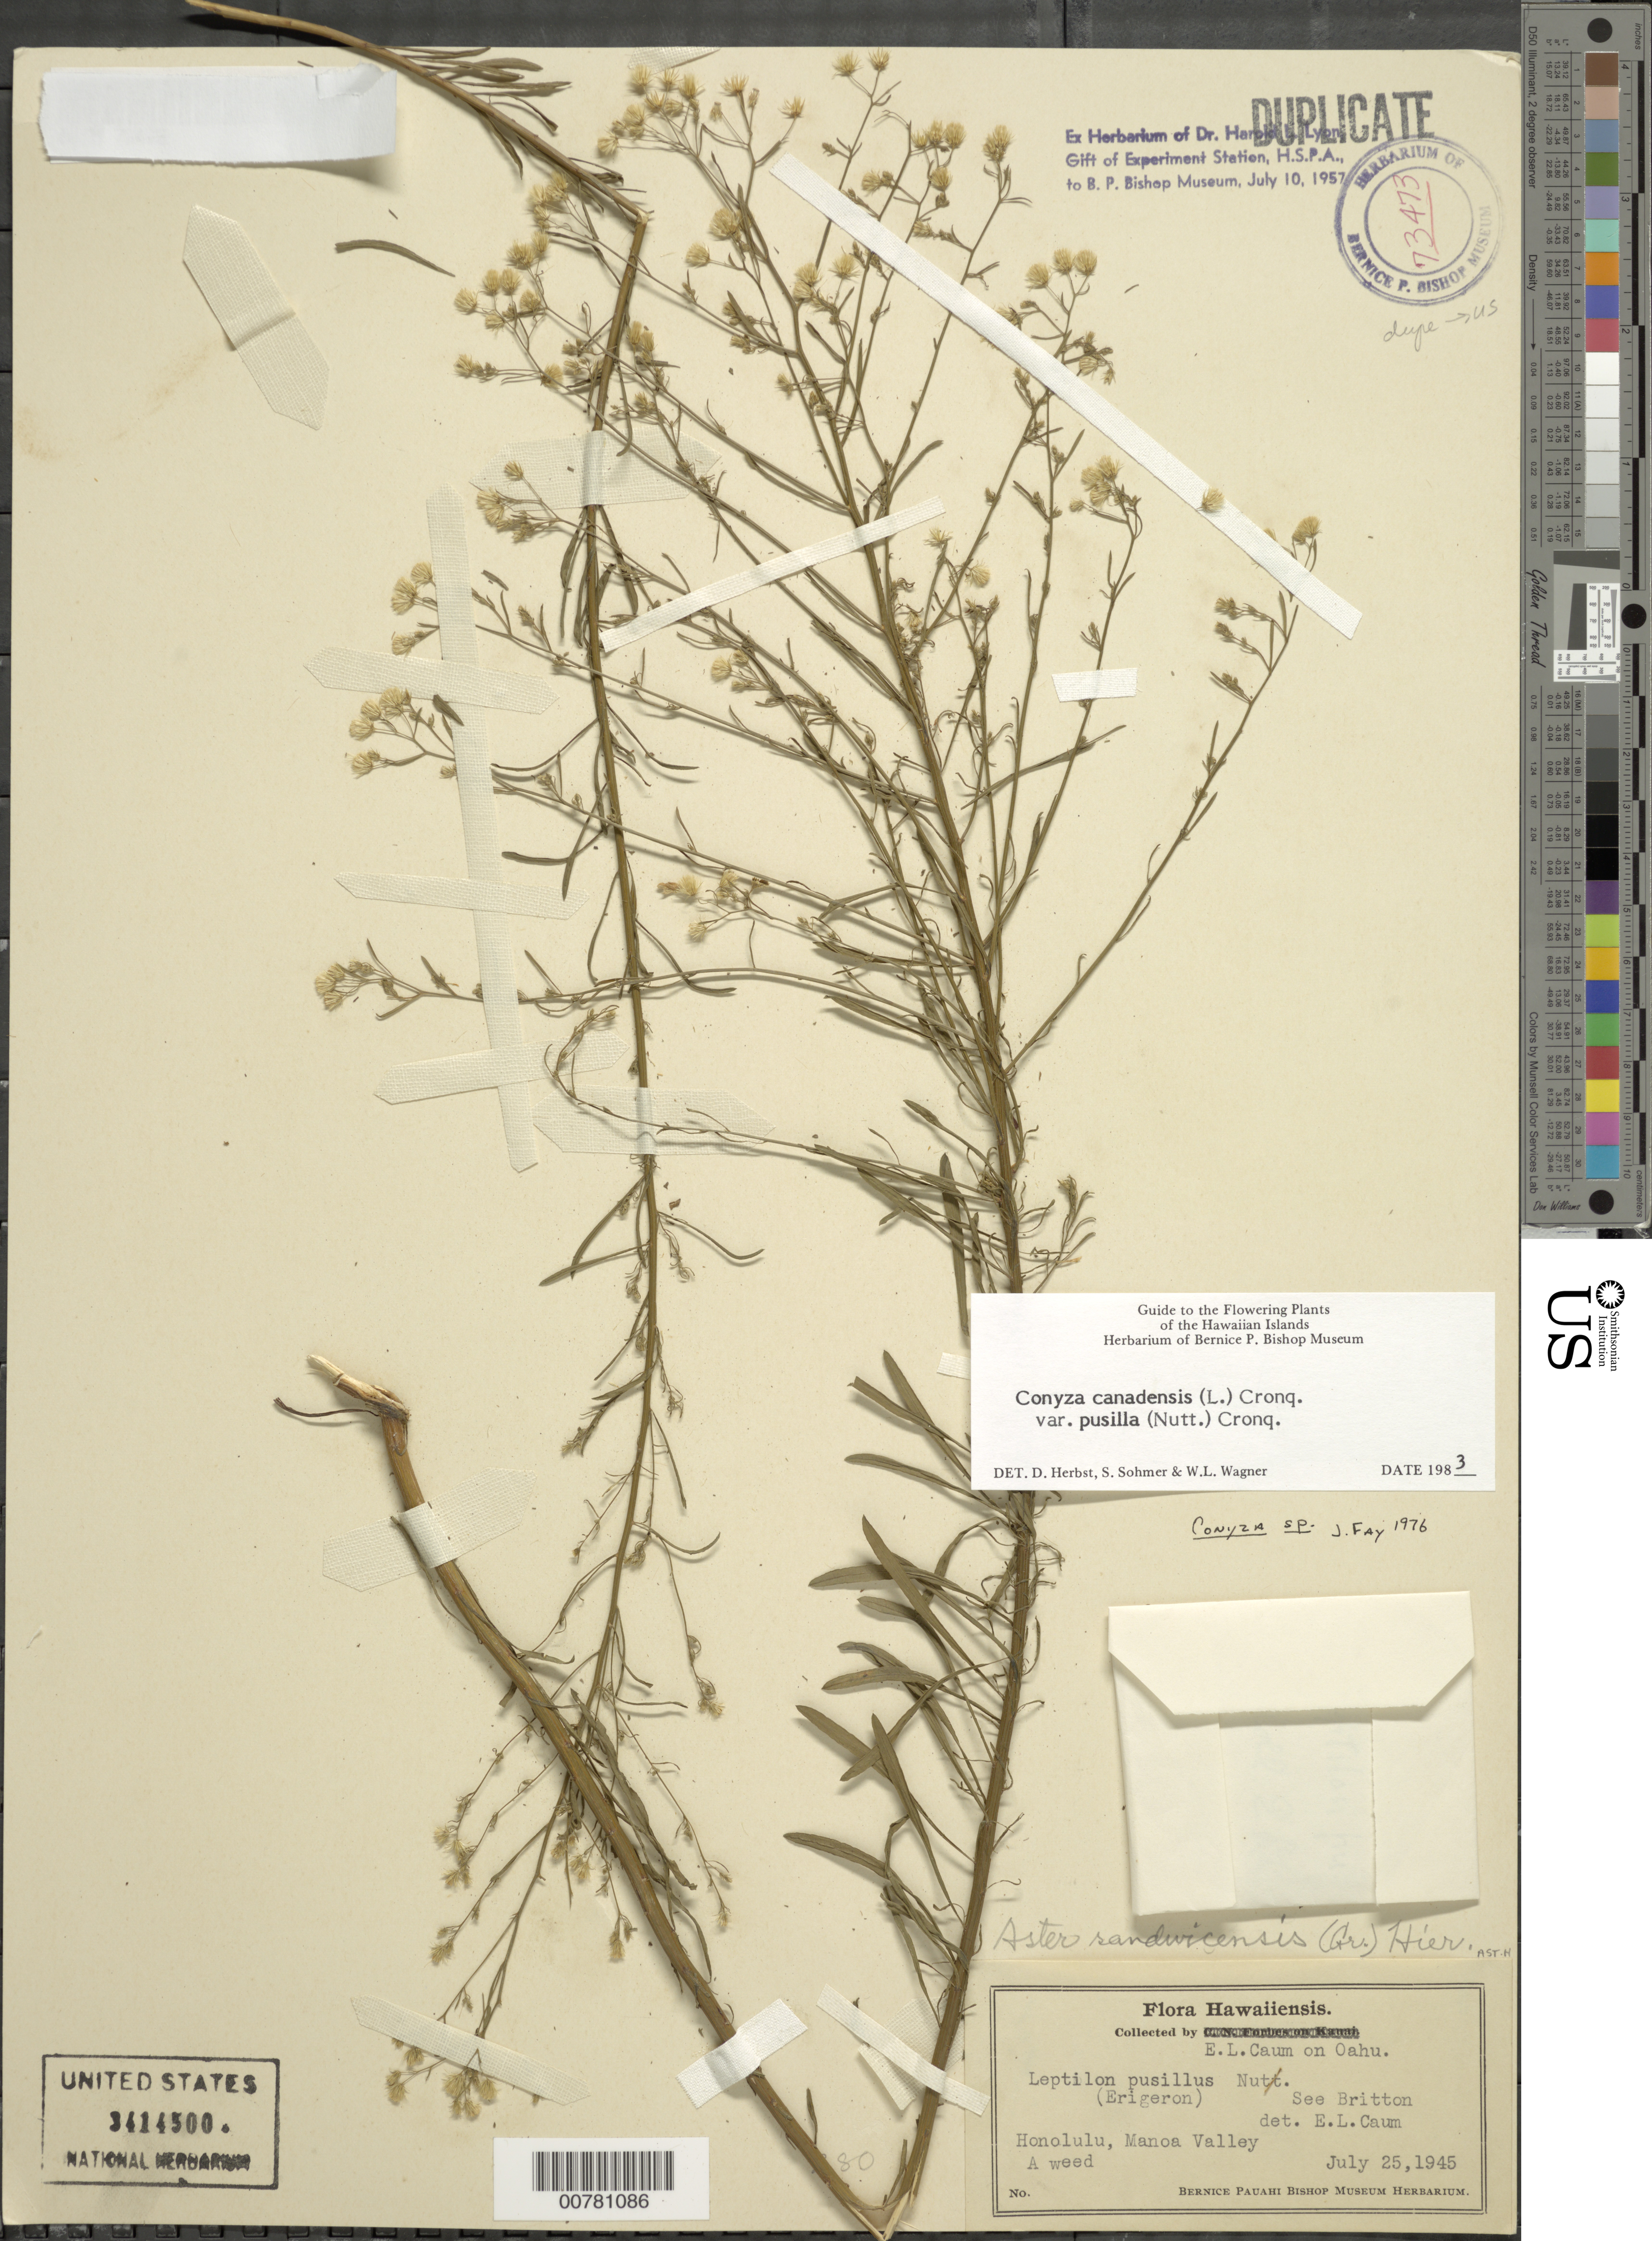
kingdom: Plantae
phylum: Tracheophyta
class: Magnoliopsida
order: Asterales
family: Asteraceae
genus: Erigeron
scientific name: Erigeron canadensis var. pusillus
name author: (Nutt.) Bolvin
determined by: Wagner, W. L., (BOT), Smithsonian Institution - National Museum of Natural History (UNITED STATES)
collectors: E. L. Caum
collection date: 1945-07-25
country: United States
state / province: Hawaii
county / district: Honolulu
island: Oahu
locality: Honolulu, Manoa Valley, A weed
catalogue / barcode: US 3414500